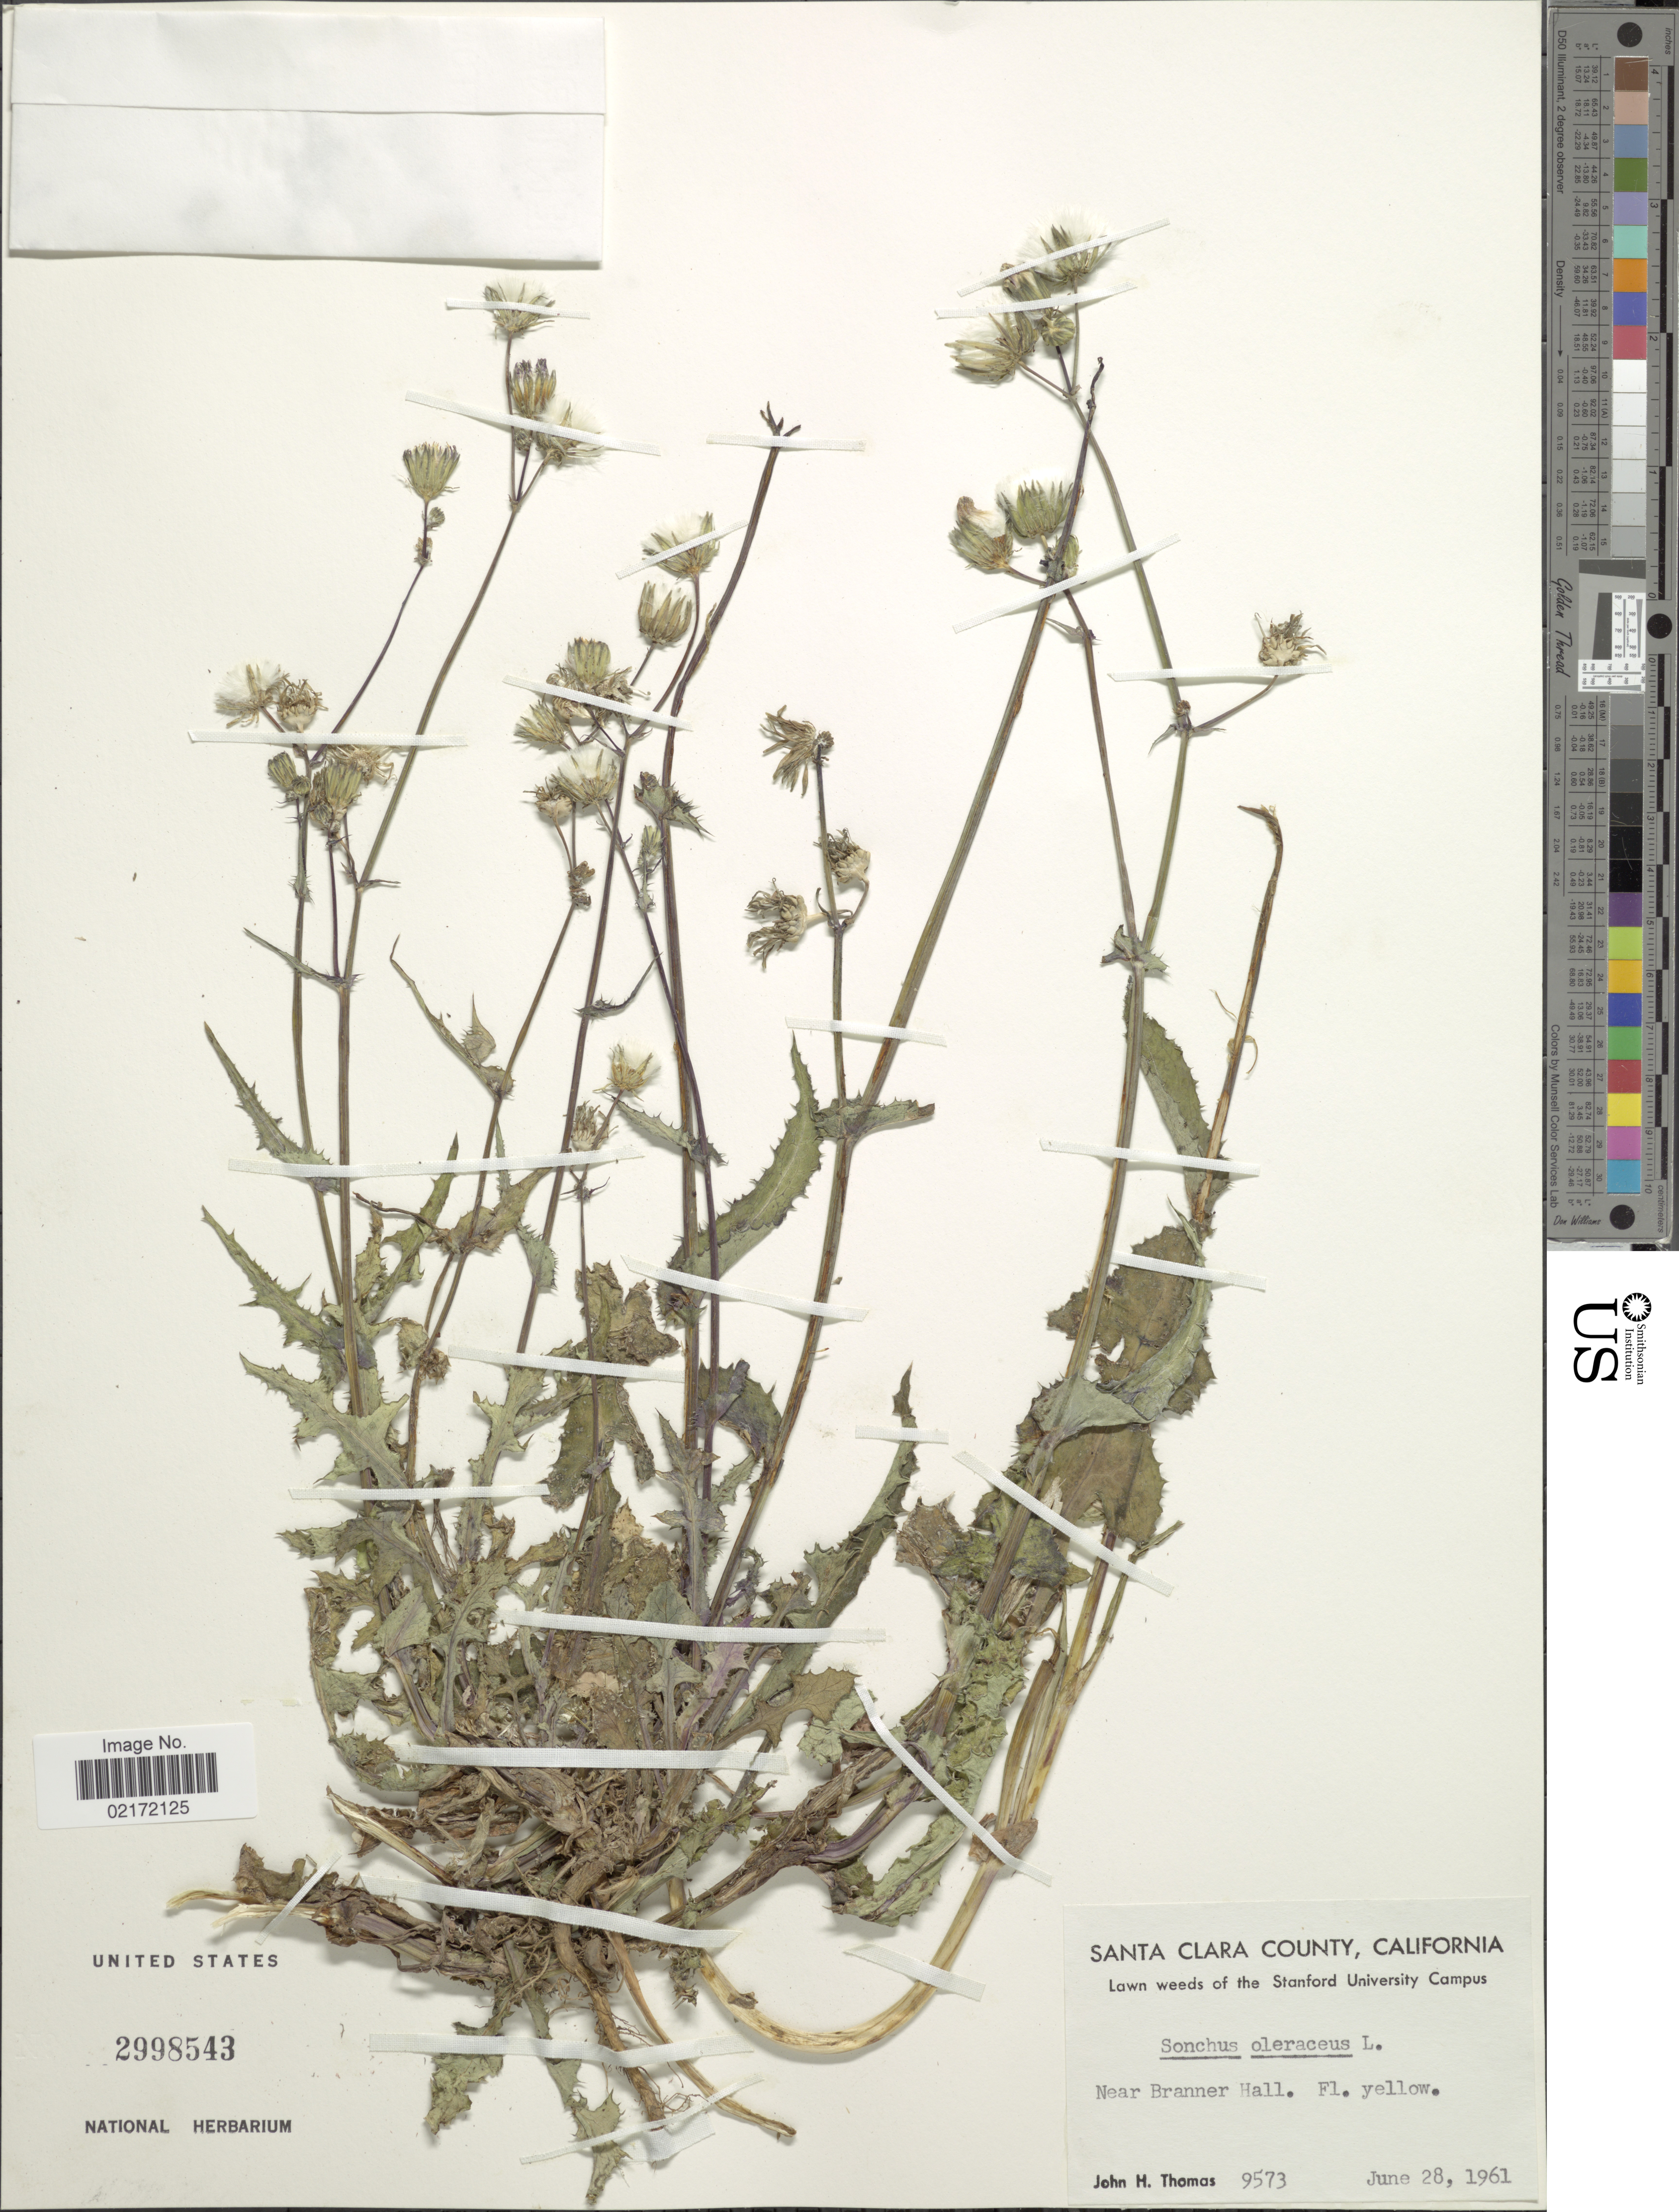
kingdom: Plantae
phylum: Tracheophyta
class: Magnoliopsida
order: Asterales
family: Asteraceae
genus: Sonchus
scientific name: Sonchus oleraceus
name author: L.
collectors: J. H. Thomas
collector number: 9573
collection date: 1961-06-28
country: United States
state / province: California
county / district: Santa Clara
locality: Santa Clara County, California. Lawn weeds of the Stanford University Campus. Near Branner Hall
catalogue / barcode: US 2998543